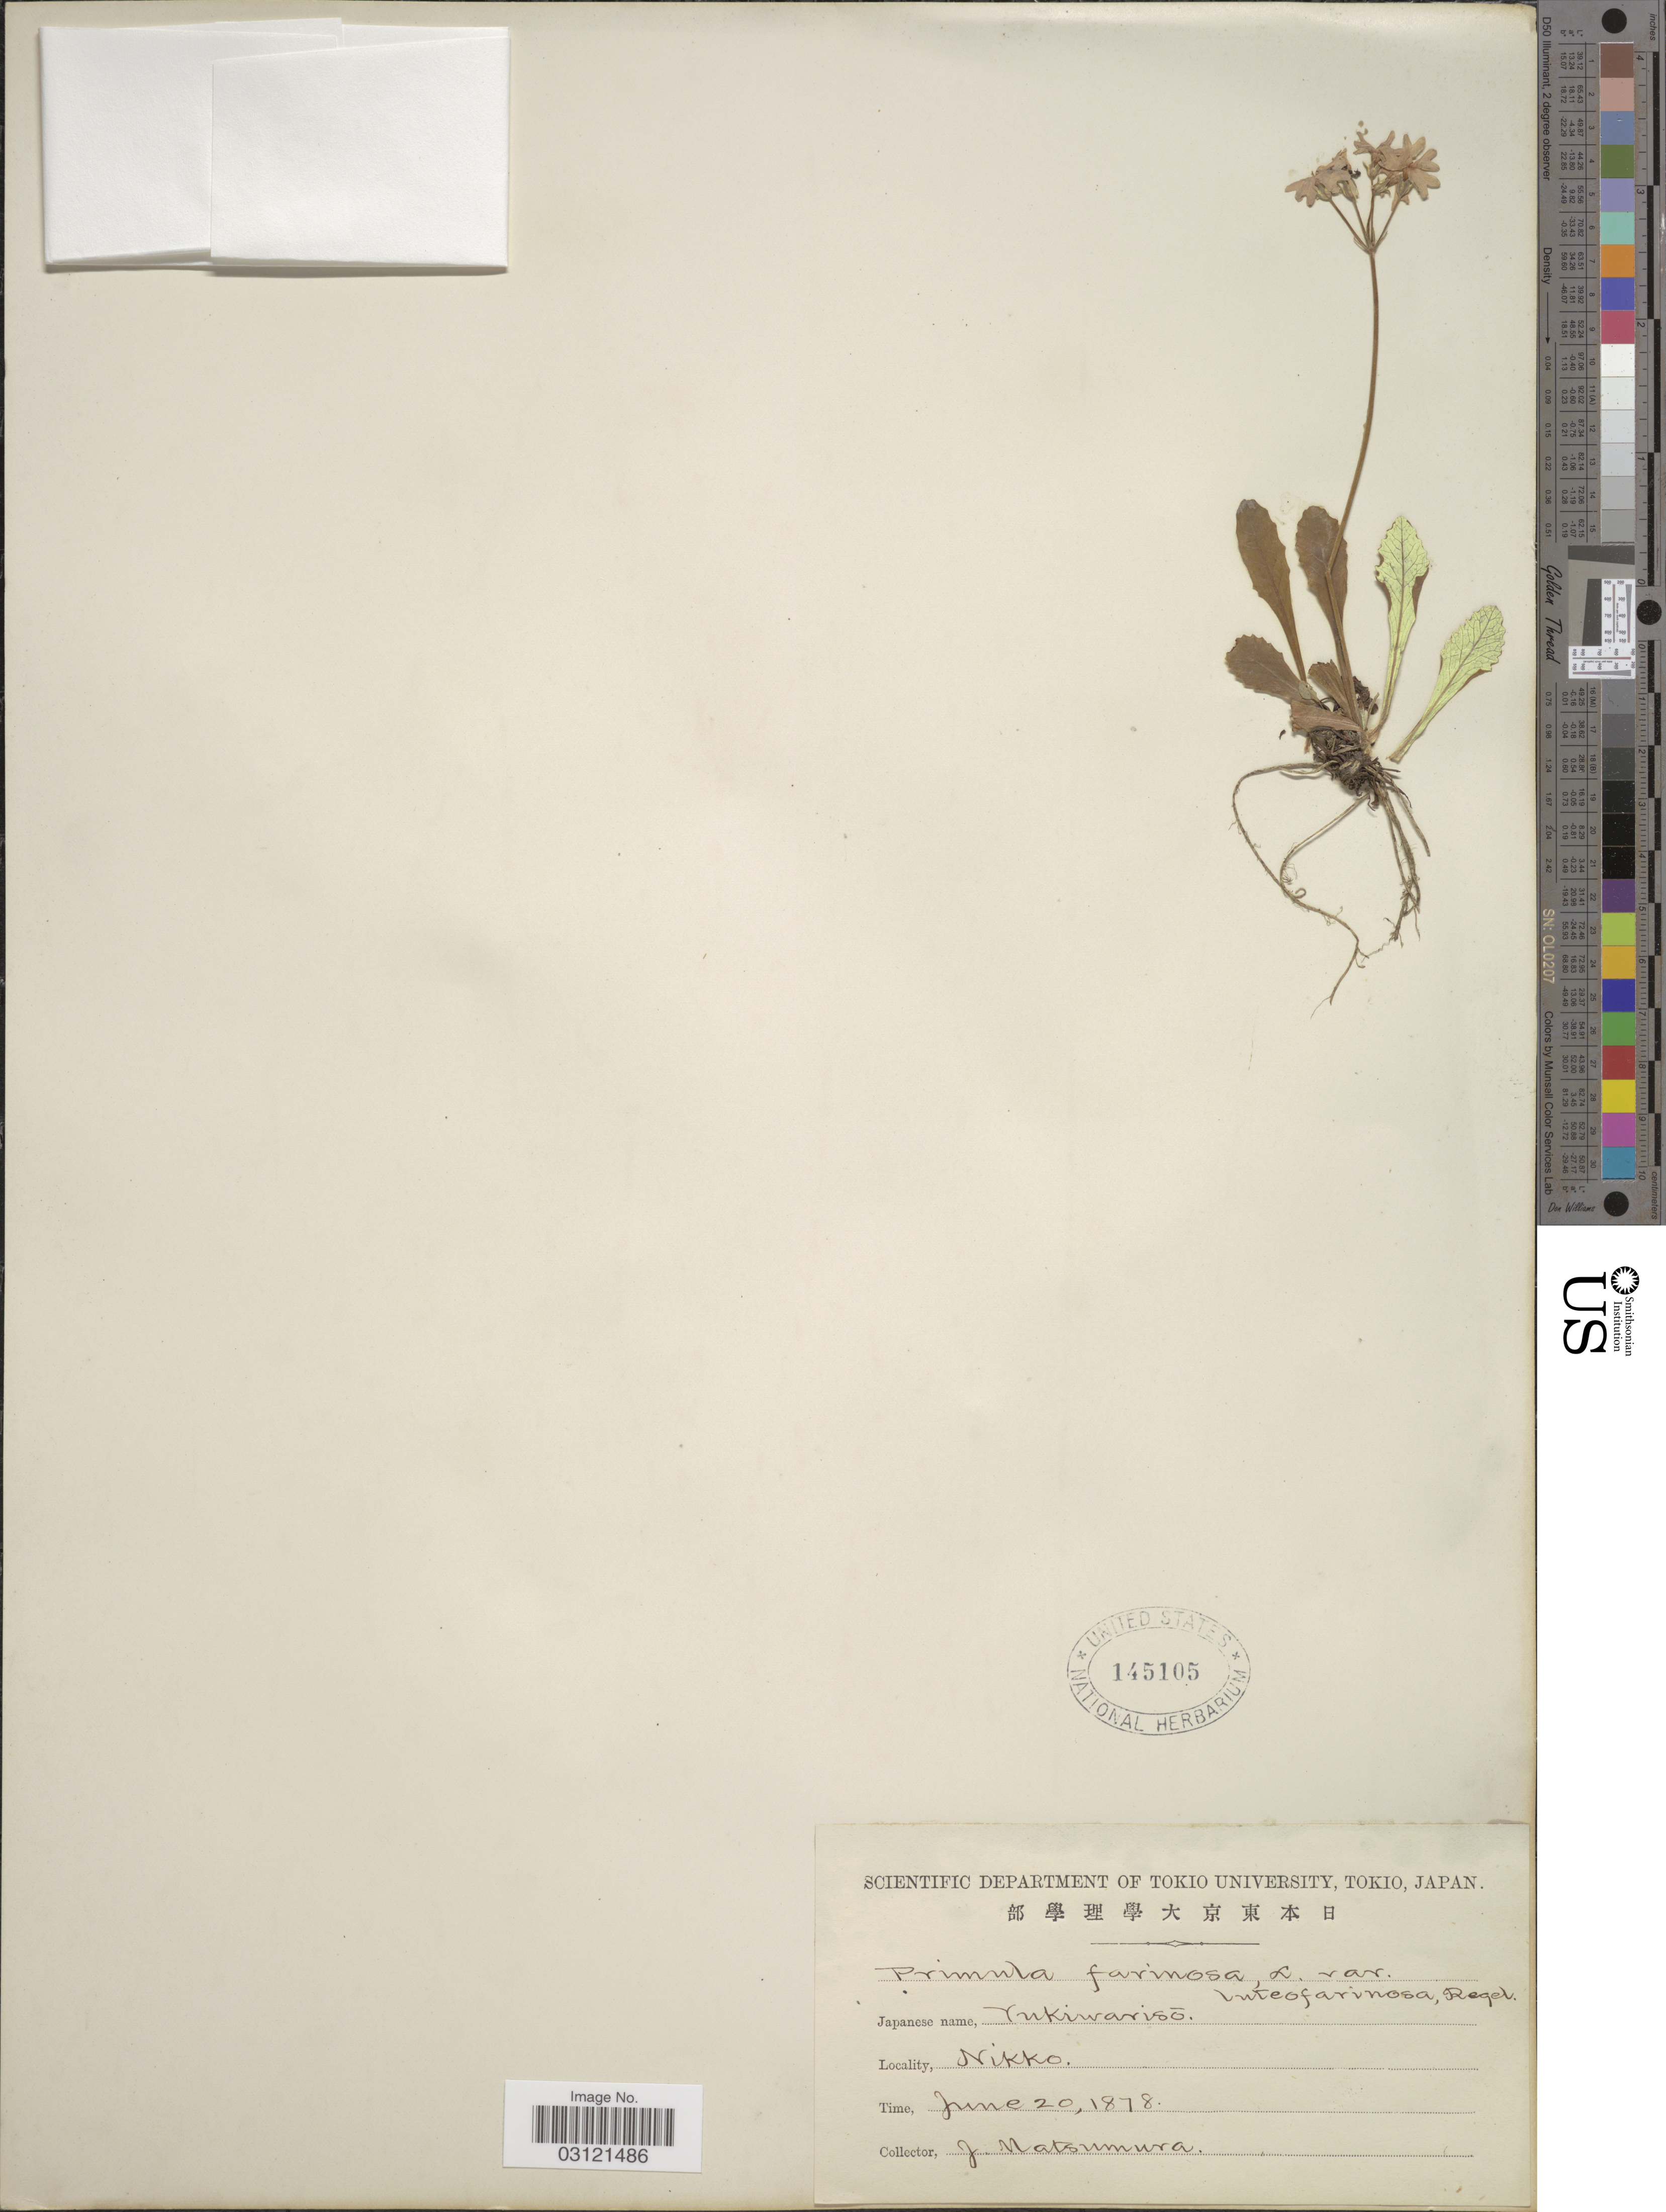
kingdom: Plantae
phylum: Tracheophyta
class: Magnoliopsida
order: Ericales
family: Primulaceae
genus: Primula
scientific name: Primula modesta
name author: Bisset & S. Moore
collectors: J. Matsumura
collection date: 1878-06-20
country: Japan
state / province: Tokyo, Federal City of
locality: Nikko.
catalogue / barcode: US 145105